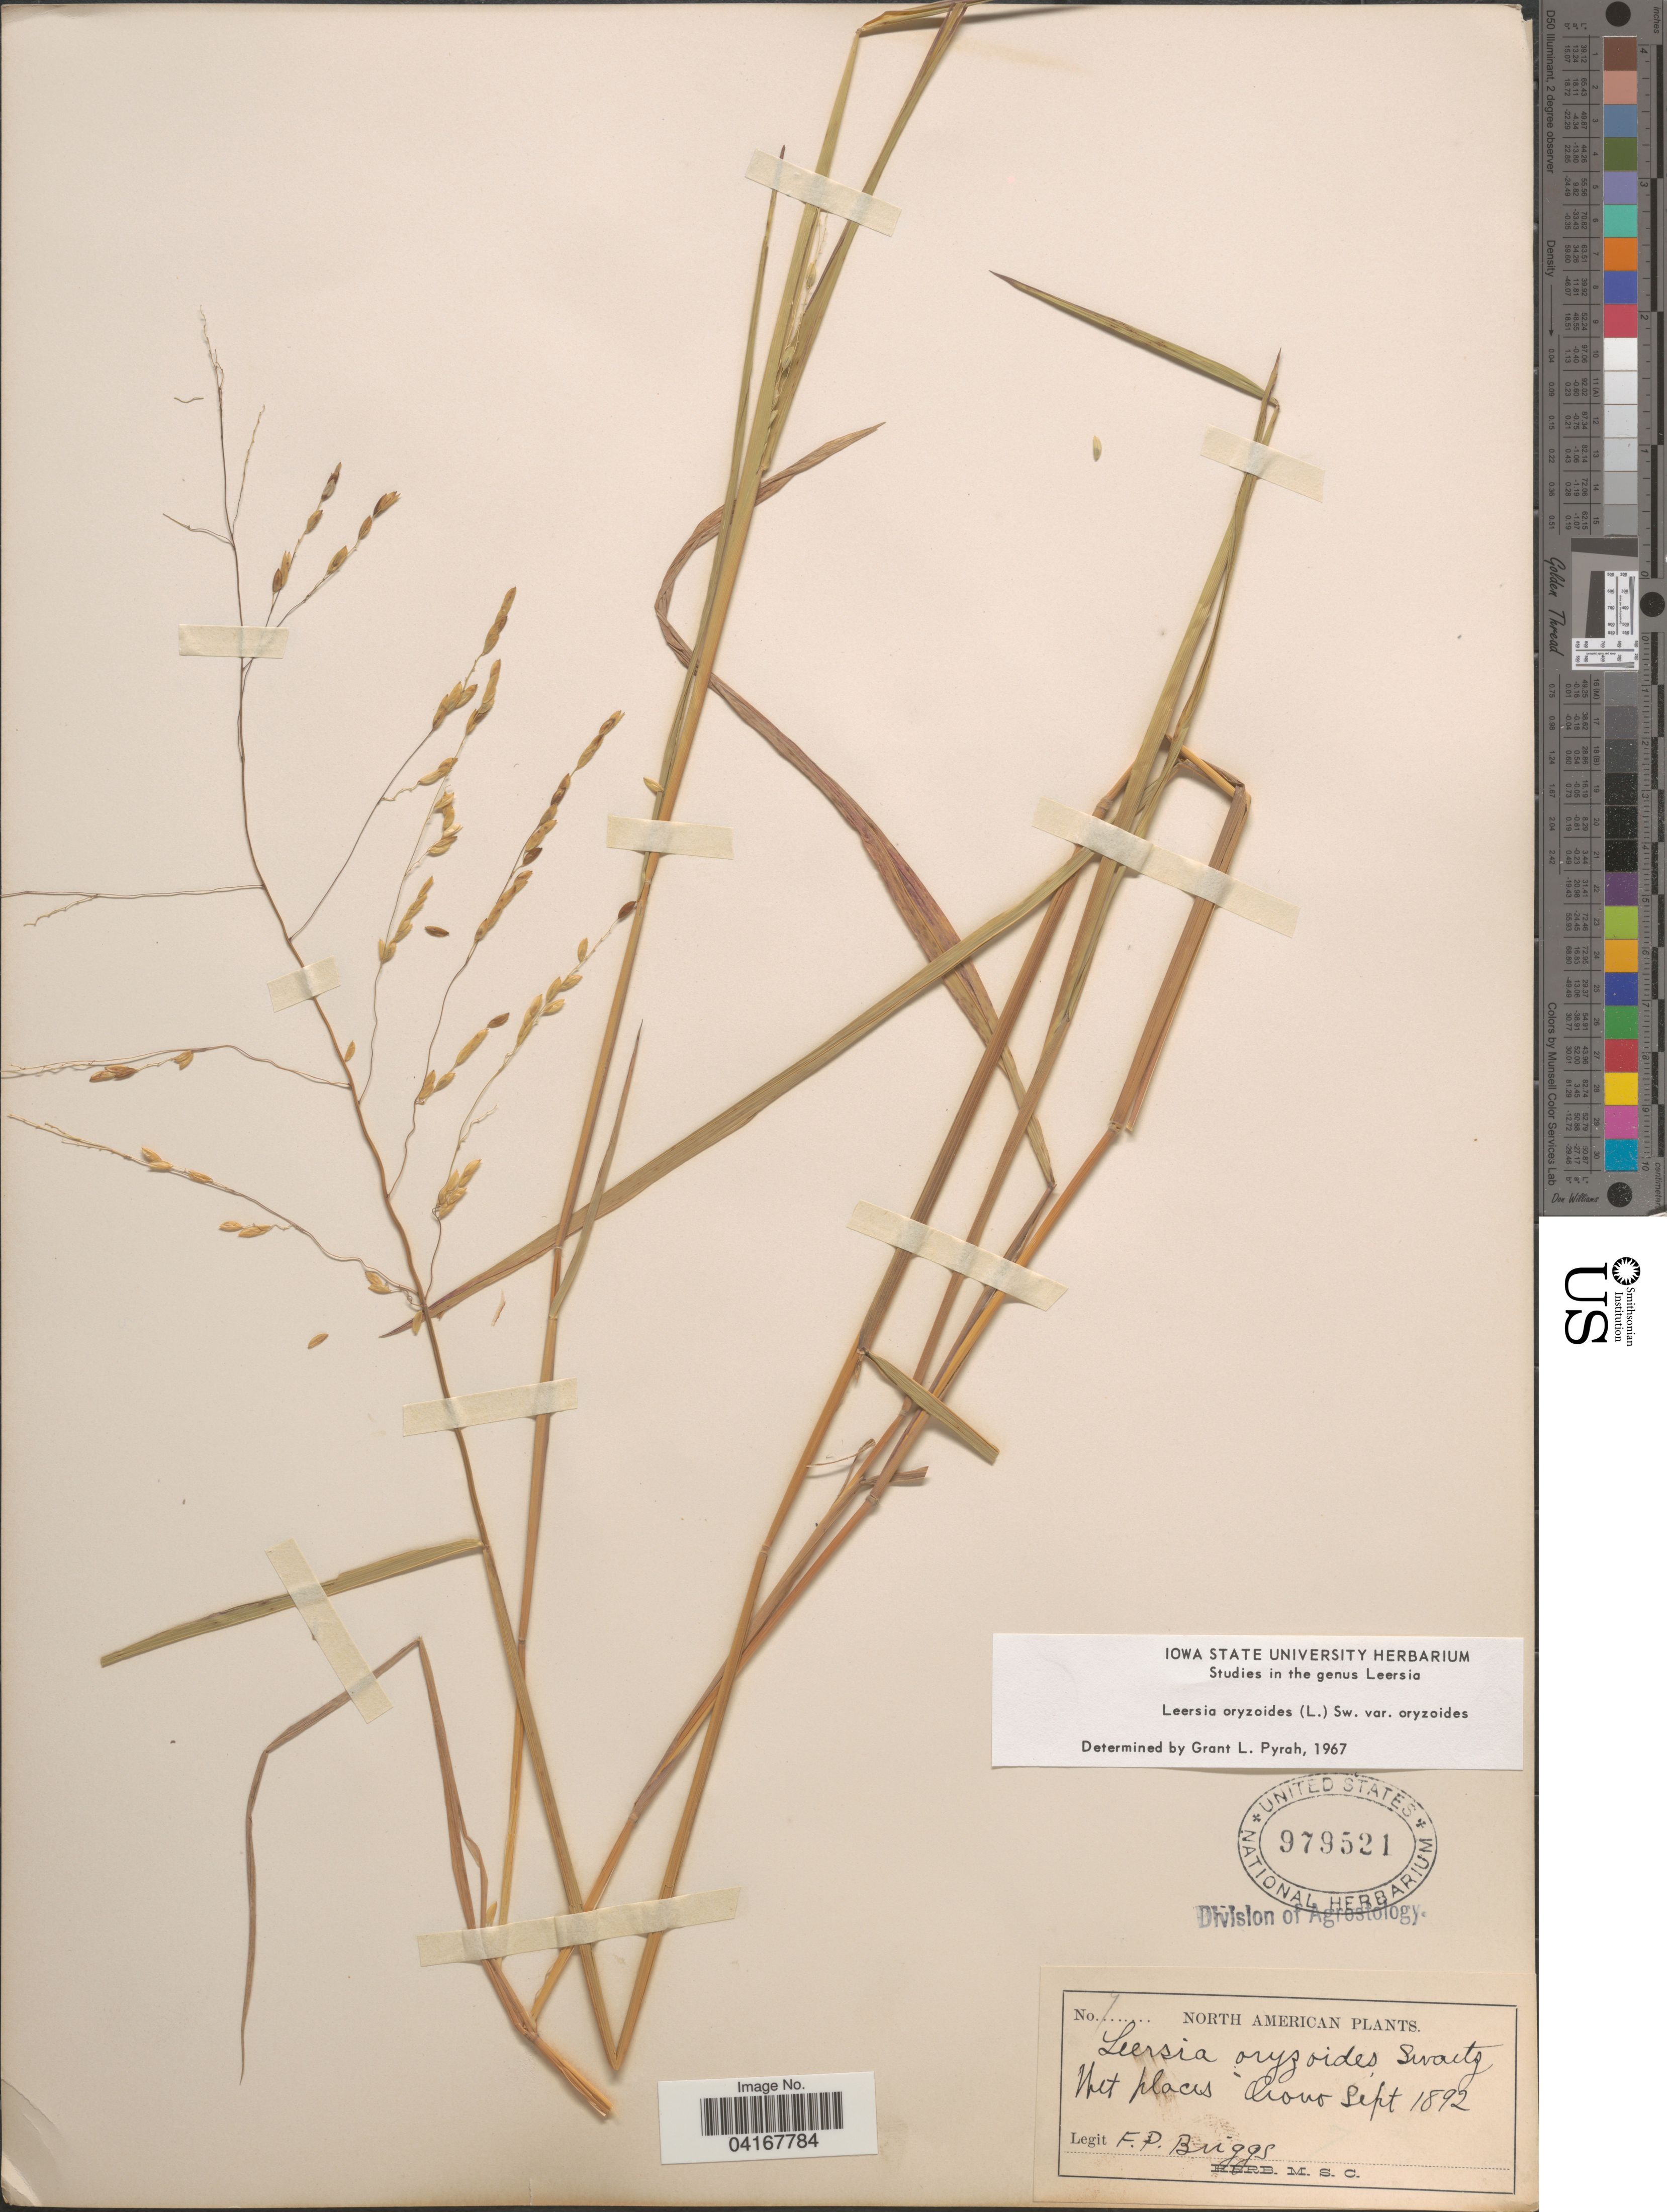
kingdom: Plantae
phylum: Tracheophyta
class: Liliopsida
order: Poales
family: Poaceae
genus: Leersia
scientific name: Leersia oryzoides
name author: (L.) Sw.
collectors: F. Buggs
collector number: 7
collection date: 1892-09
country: United States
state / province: Maine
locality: North American. Orono.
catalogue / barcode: US 979521